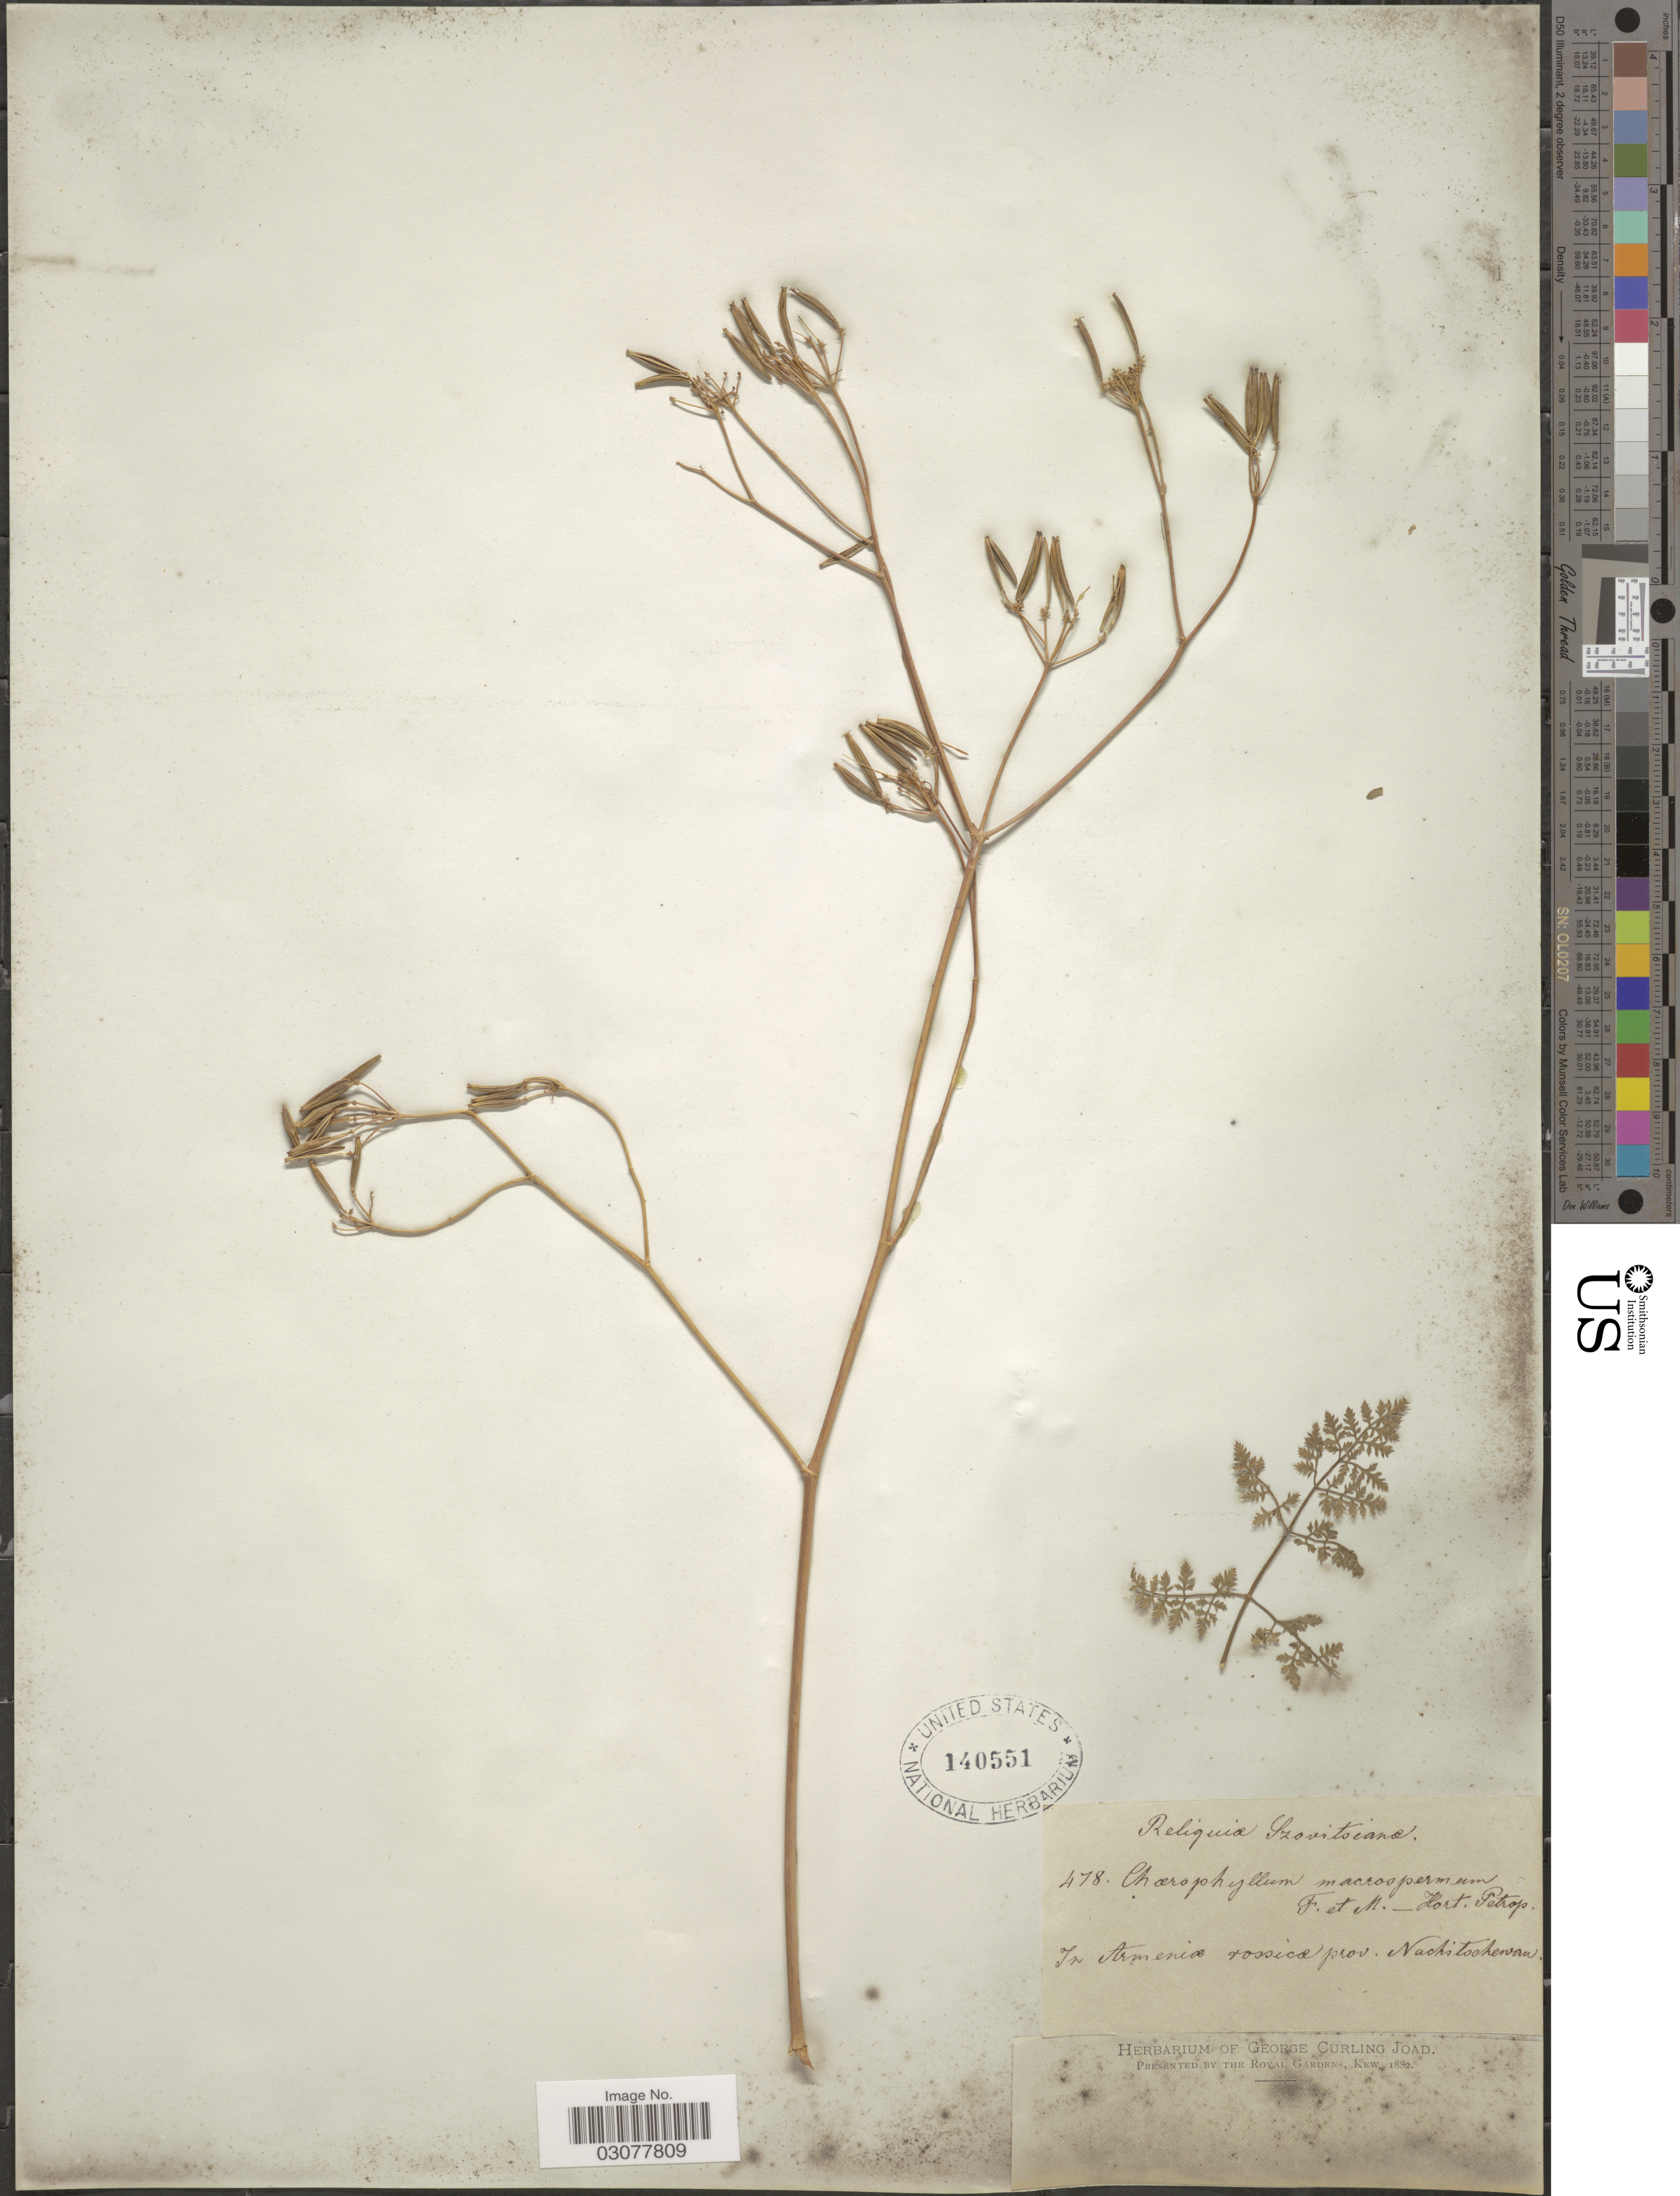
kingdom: Plantae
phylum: Tracheophyta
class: Magnoliopsida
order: Apiales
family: Apiaceae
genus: Chaerophyllum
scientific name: Chaerophyllum macrospermum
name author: (Willd. ex Spreng.) Fisch. & C.A. Mey. ex Hohen.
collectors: Hort. Petropolitanus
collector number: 478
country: Armenia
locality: Szovitsiana. In Armeniæ rossicæ prov. Nachitschewan.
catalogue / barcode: US 140551